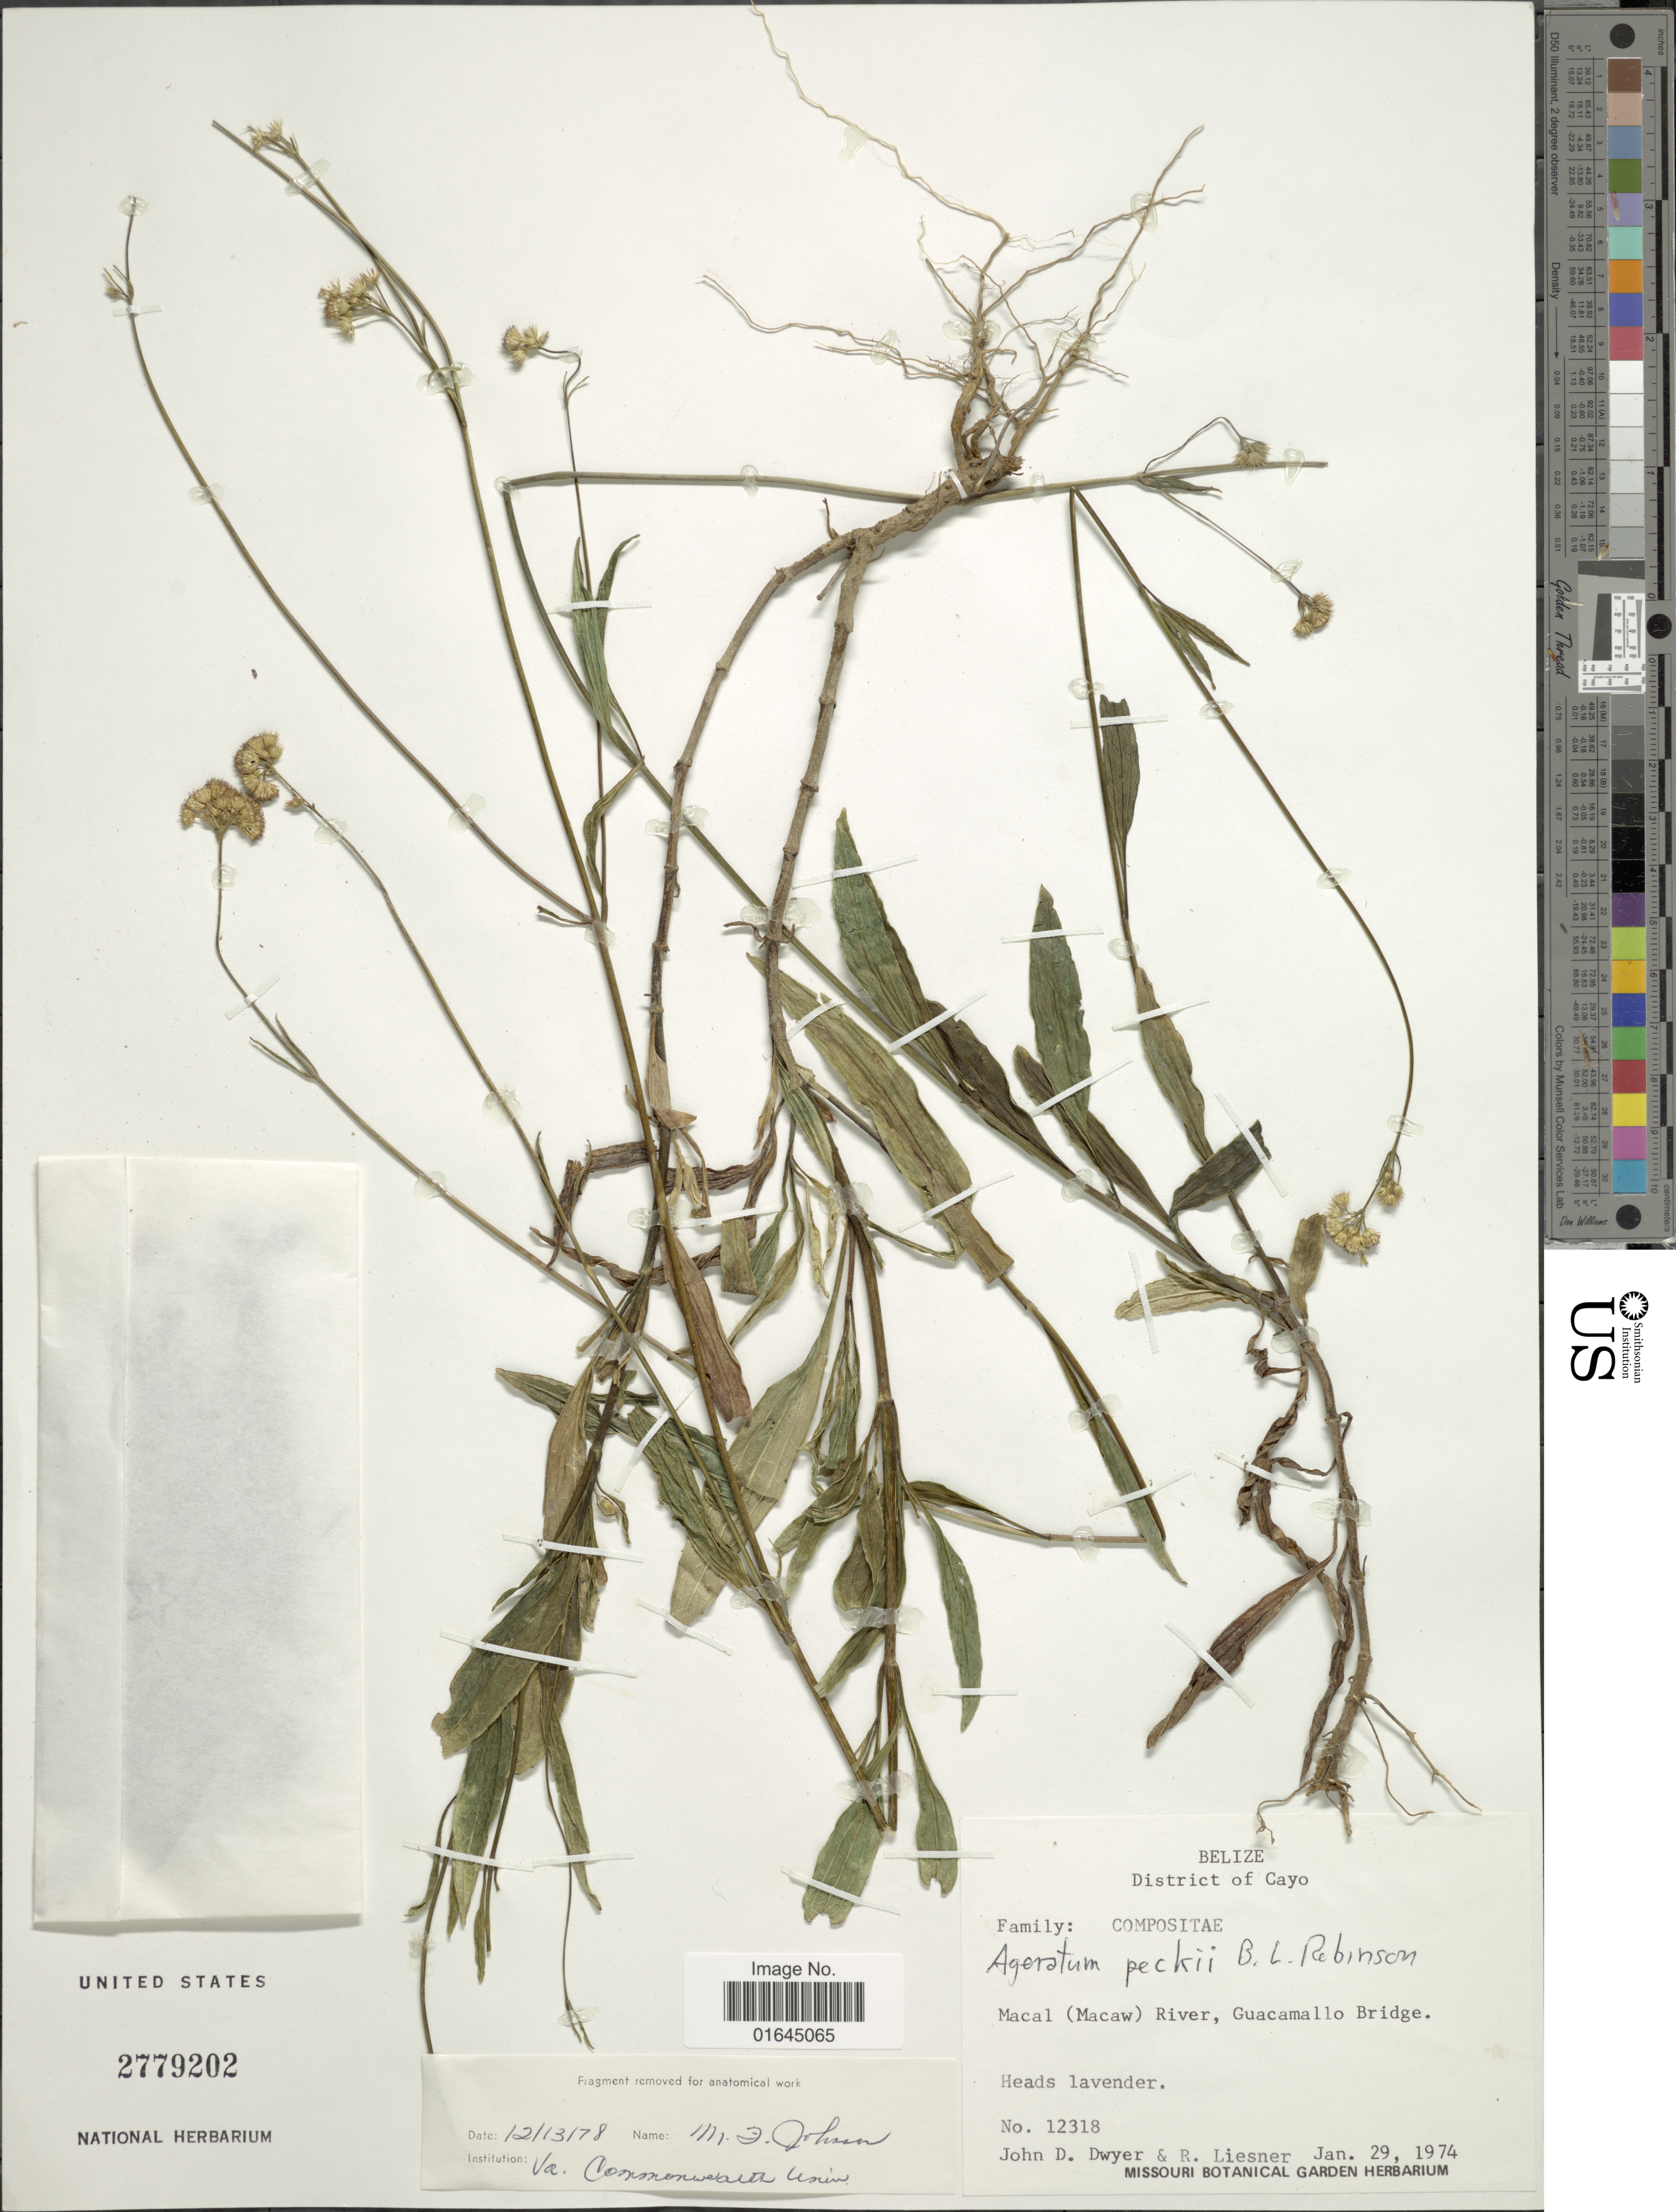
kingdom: Plantae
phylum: Tracheophyta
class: Magnoliopsida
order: Asterales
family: Asteraceae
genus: Ageratum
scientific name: Ageratum peckii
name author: B.L. Rob.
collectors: J. D. Dwyer & R. L. Liesner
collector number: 12318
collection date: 1974-01-29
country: Belize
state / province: Cayo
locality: Macal (Macaw) River, Guacamallo Bridge.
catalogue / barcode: US 2779202